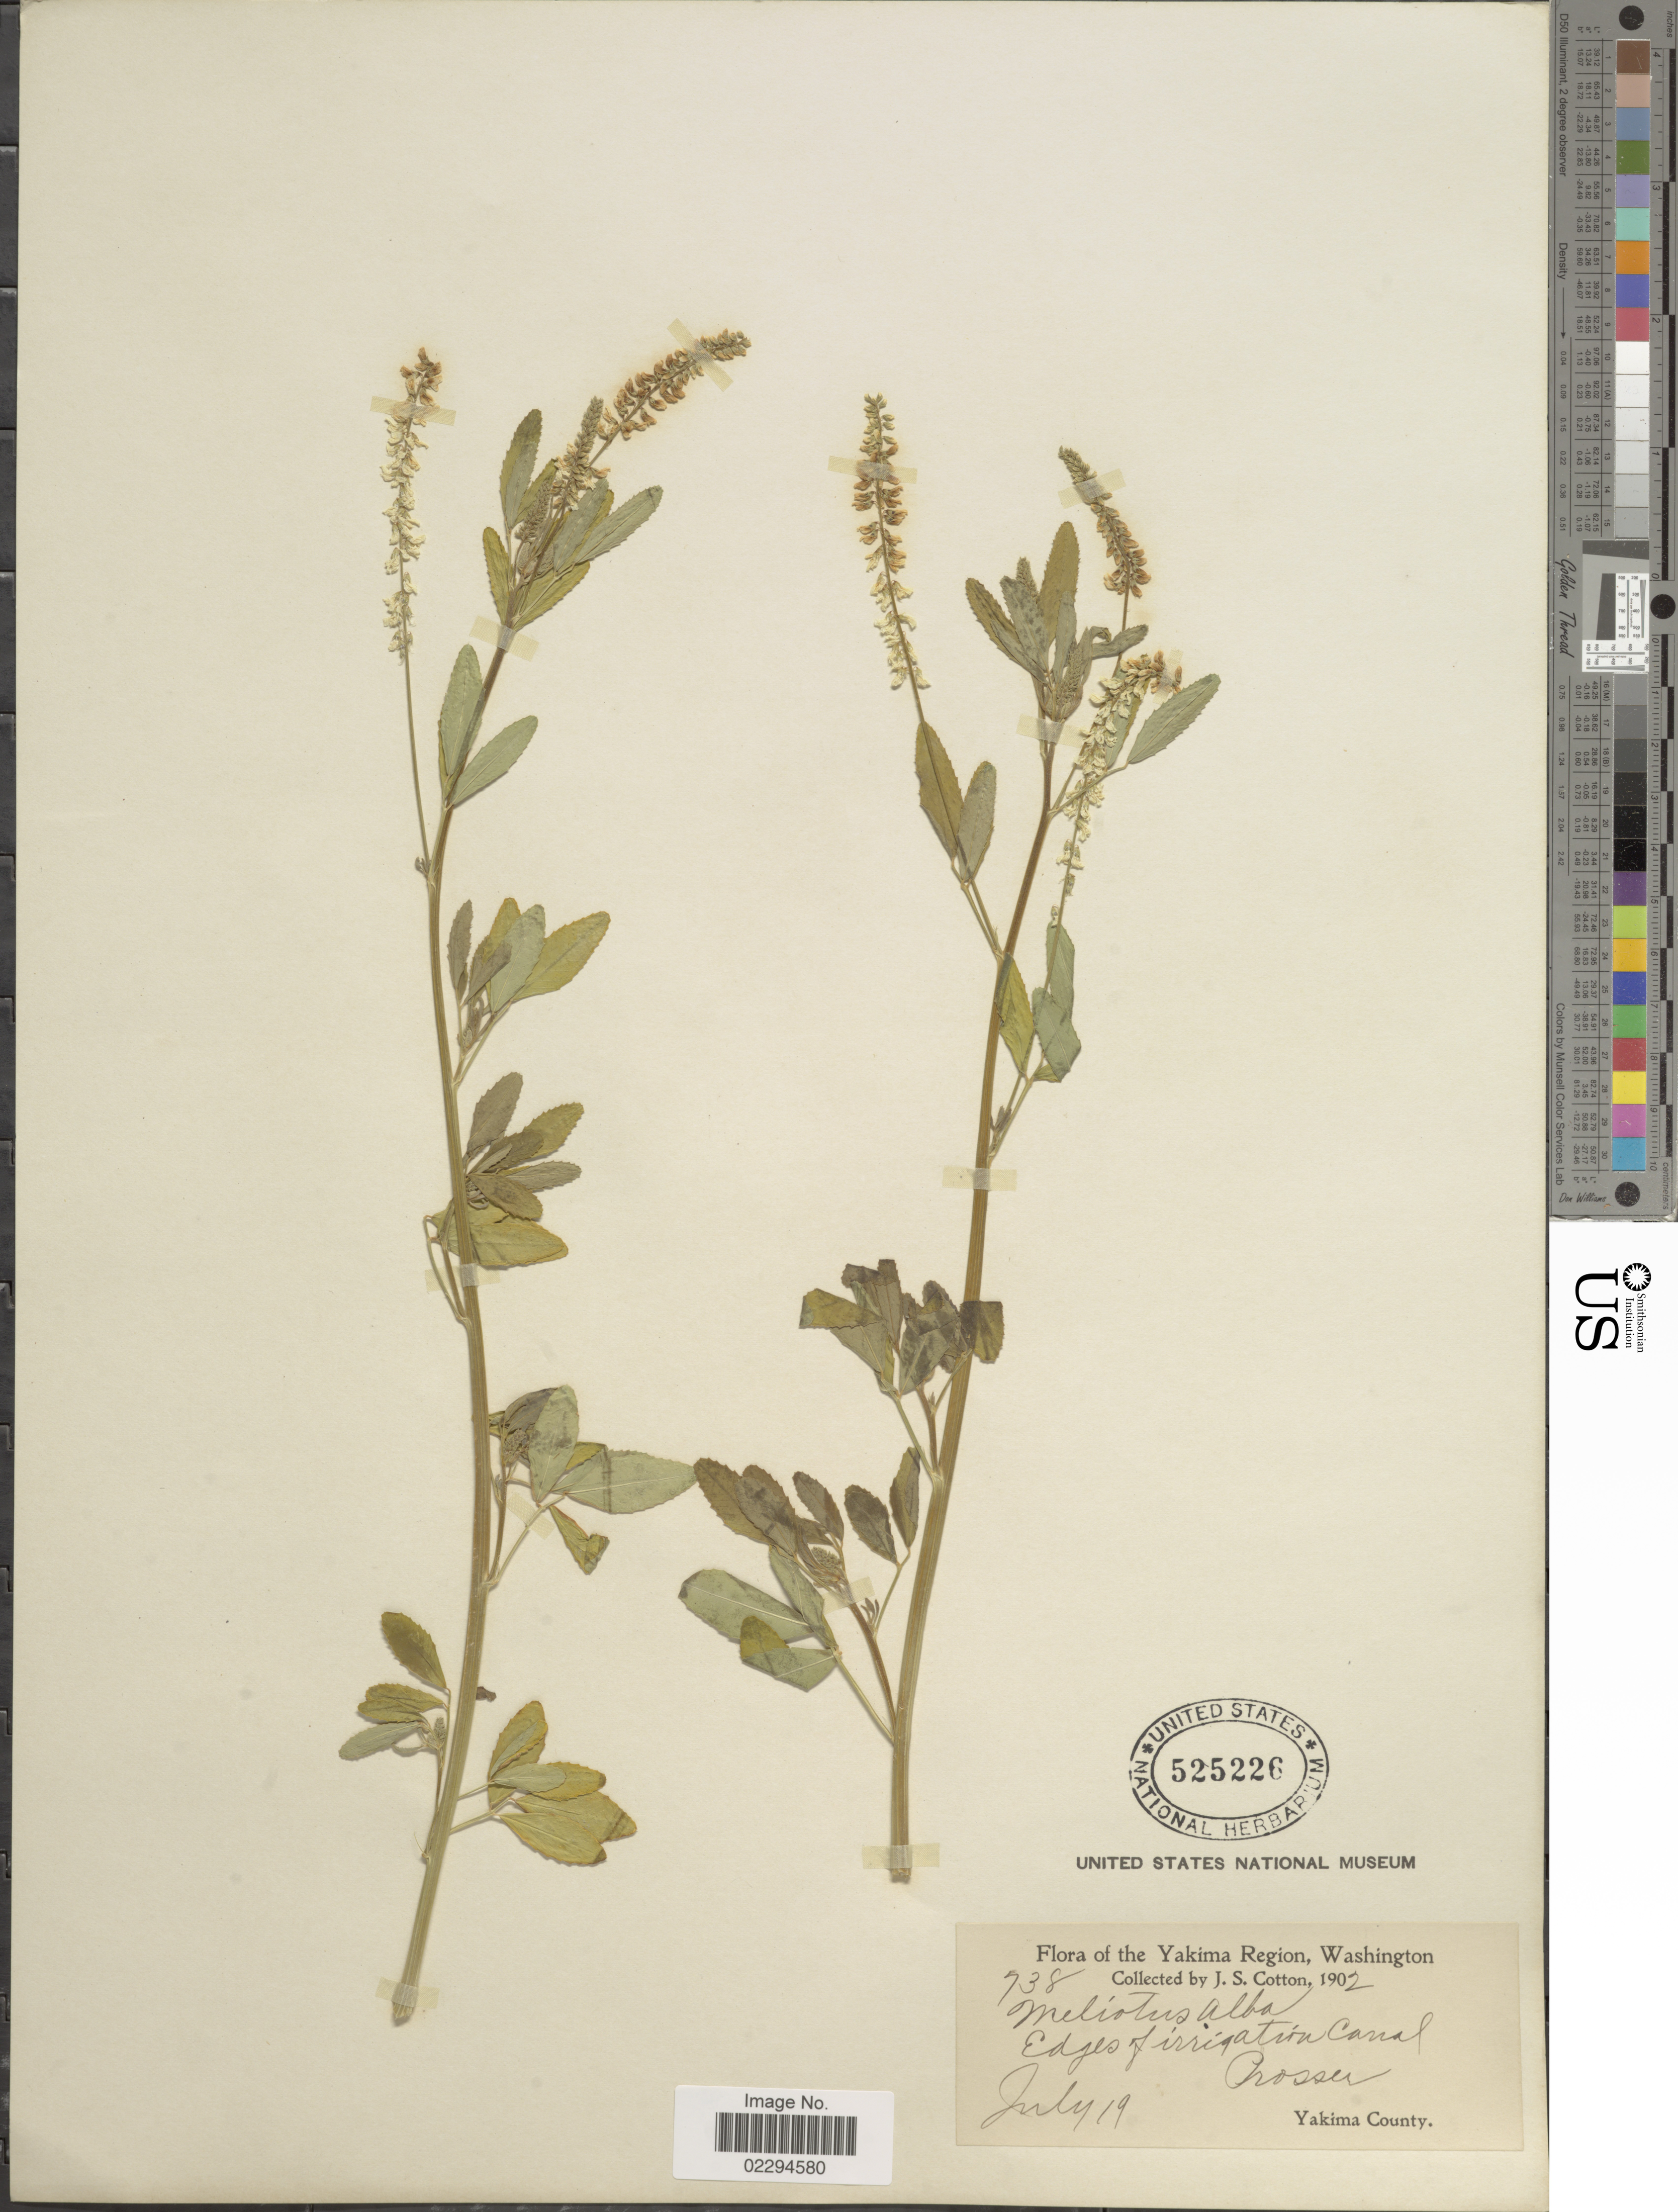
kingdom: Plantae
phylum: Tracheophyta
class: Magnoliopsida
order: Fabales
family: Fabaceae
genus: Melilotus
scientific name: Melilotus albus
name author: Medik.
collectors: J. S. Cotton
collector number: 738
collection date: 1902-07-19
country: United States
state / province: Washington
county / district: Yakima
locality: Yakima Region. Edges of irrigation Canal. Prosser. Yakima County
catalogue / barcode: US 525226